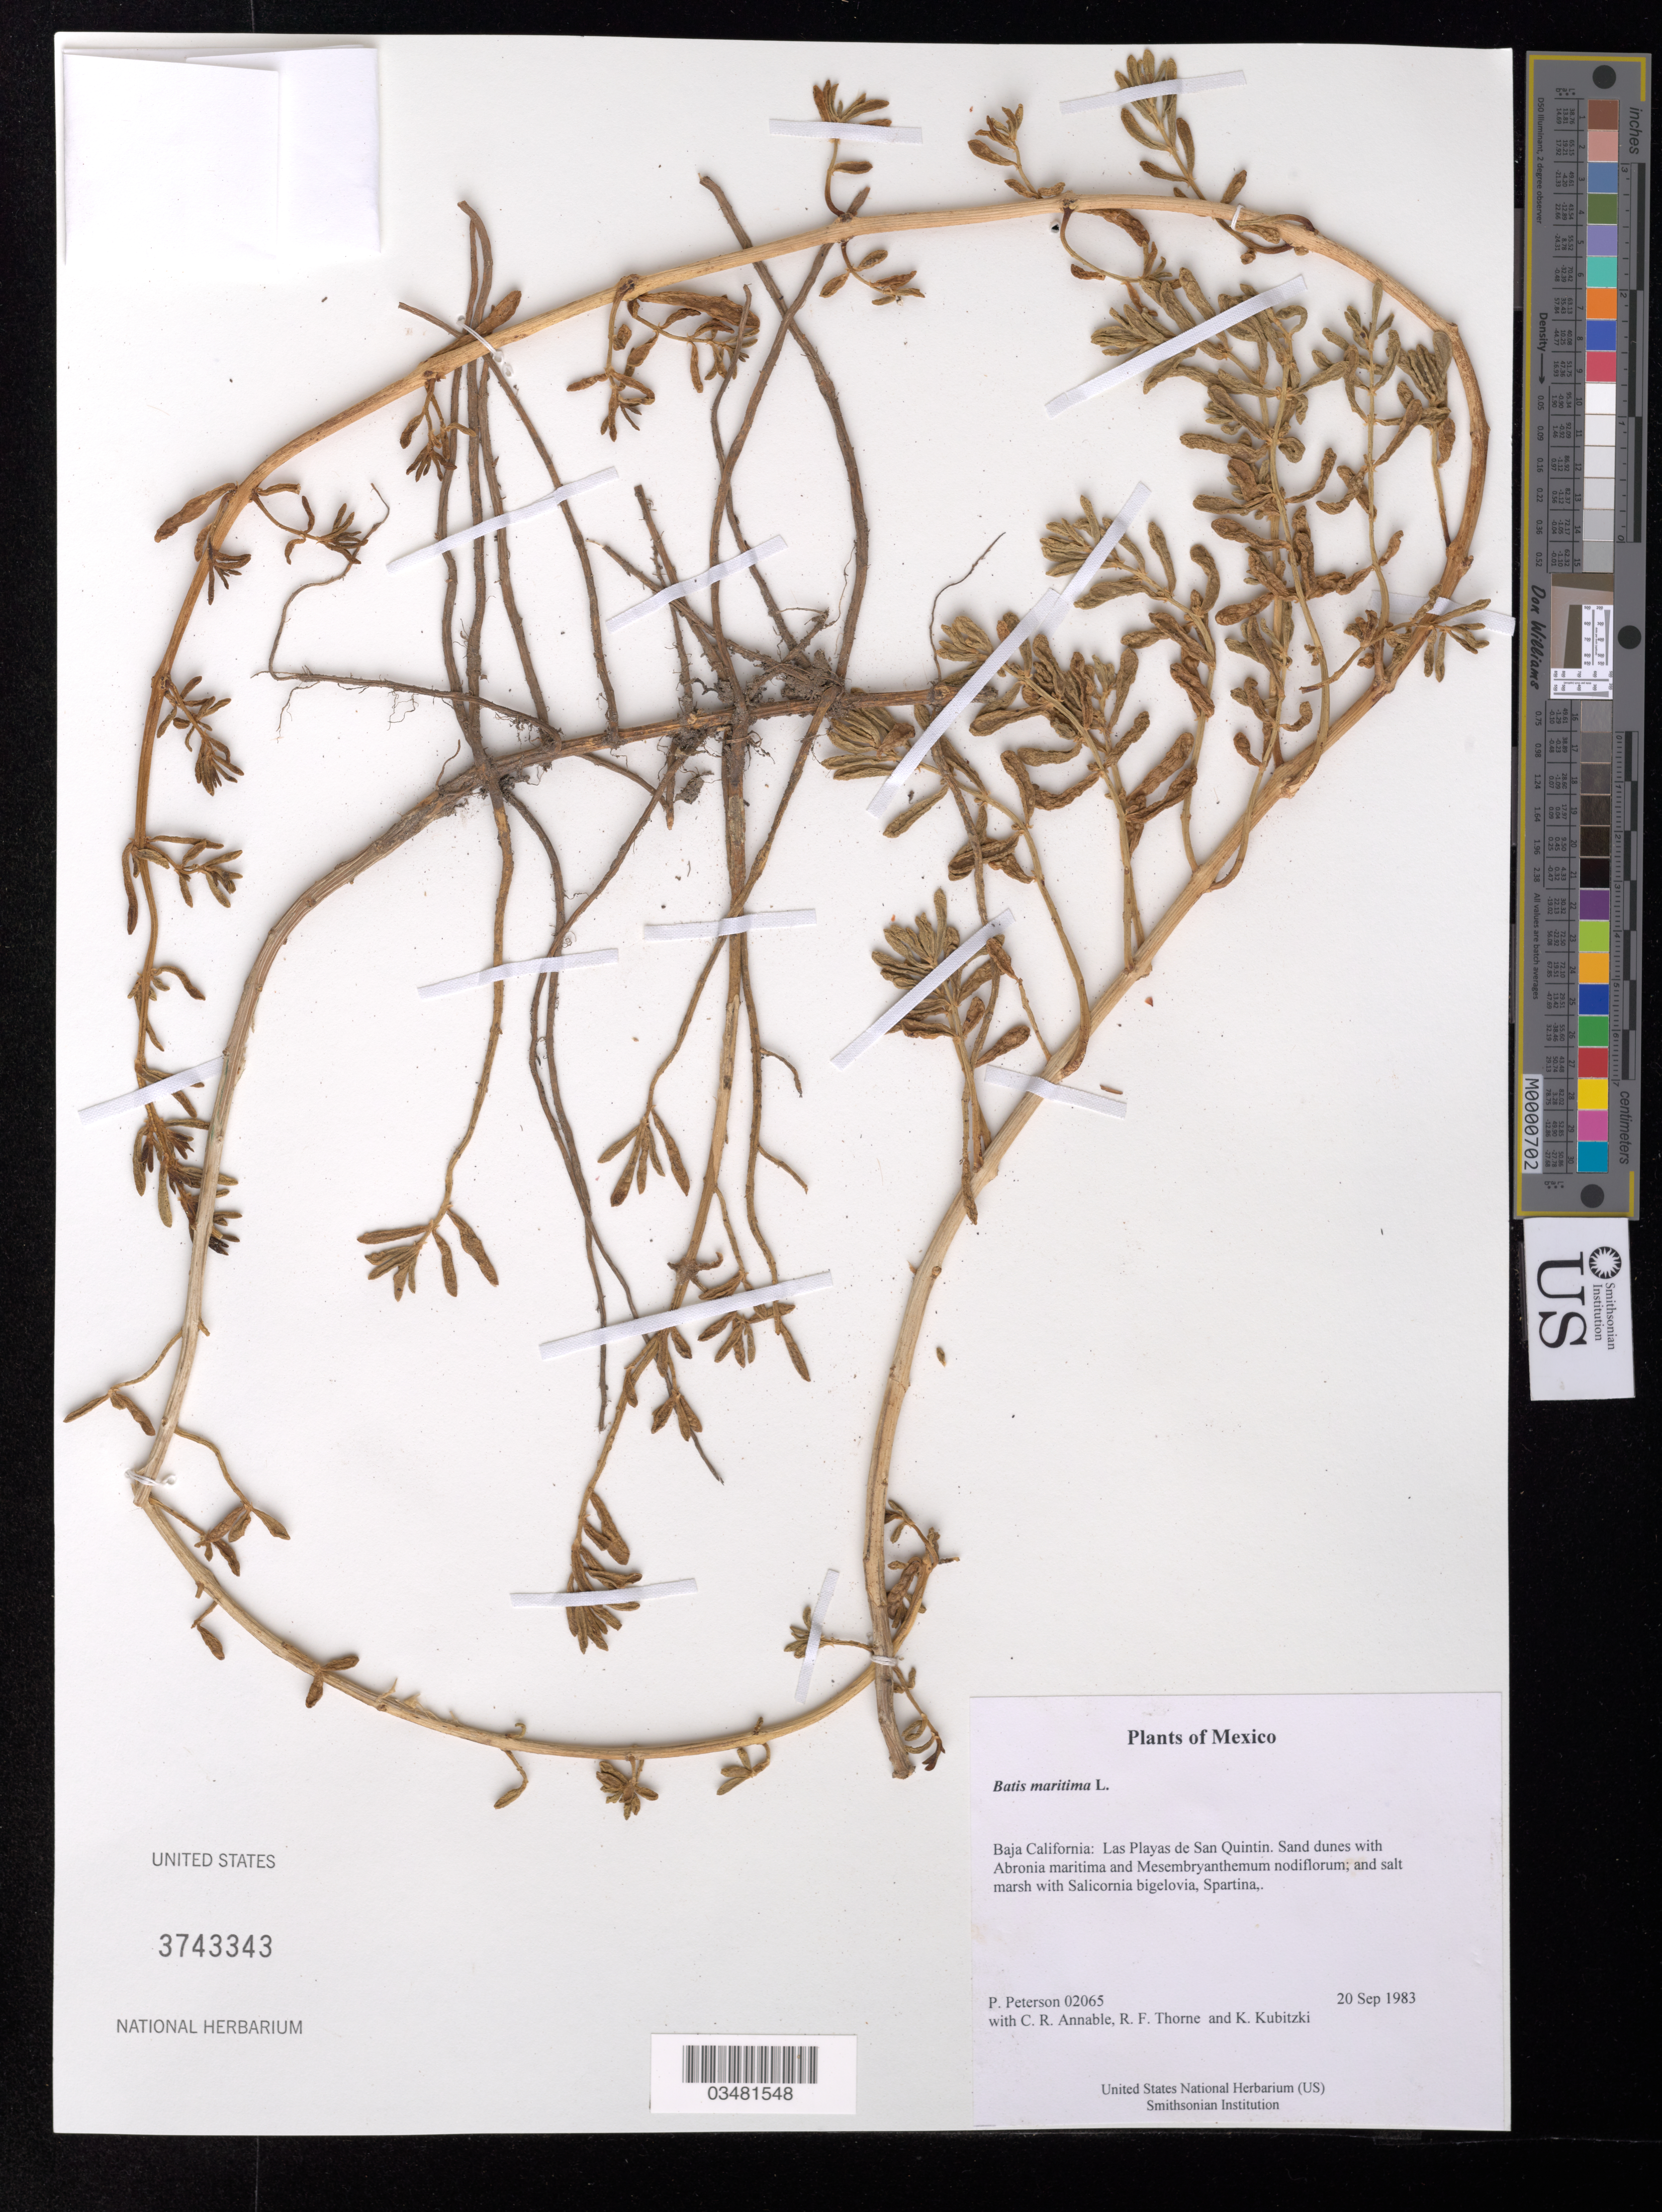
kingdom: Plantae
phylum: Tracheophyta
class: Magnoliopsida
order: Brassicales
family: Bataceae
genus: Batis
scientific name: Batis maritima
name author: L.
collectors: P. M. Peterson, C. R. Annable, R. F. Thorne & K. Kubitzki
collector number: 02065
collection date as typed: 20 Sep 1983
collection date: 1983-09-20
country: Mexico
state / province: Baja California Norte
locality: Las Playas de San Quintin.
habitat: Sand dunes with Abronia maritima and Mesembryanthemum nodiflorum; and salt marsh with Salicornia bigelovia, Spartina,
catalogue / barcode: US 3743343